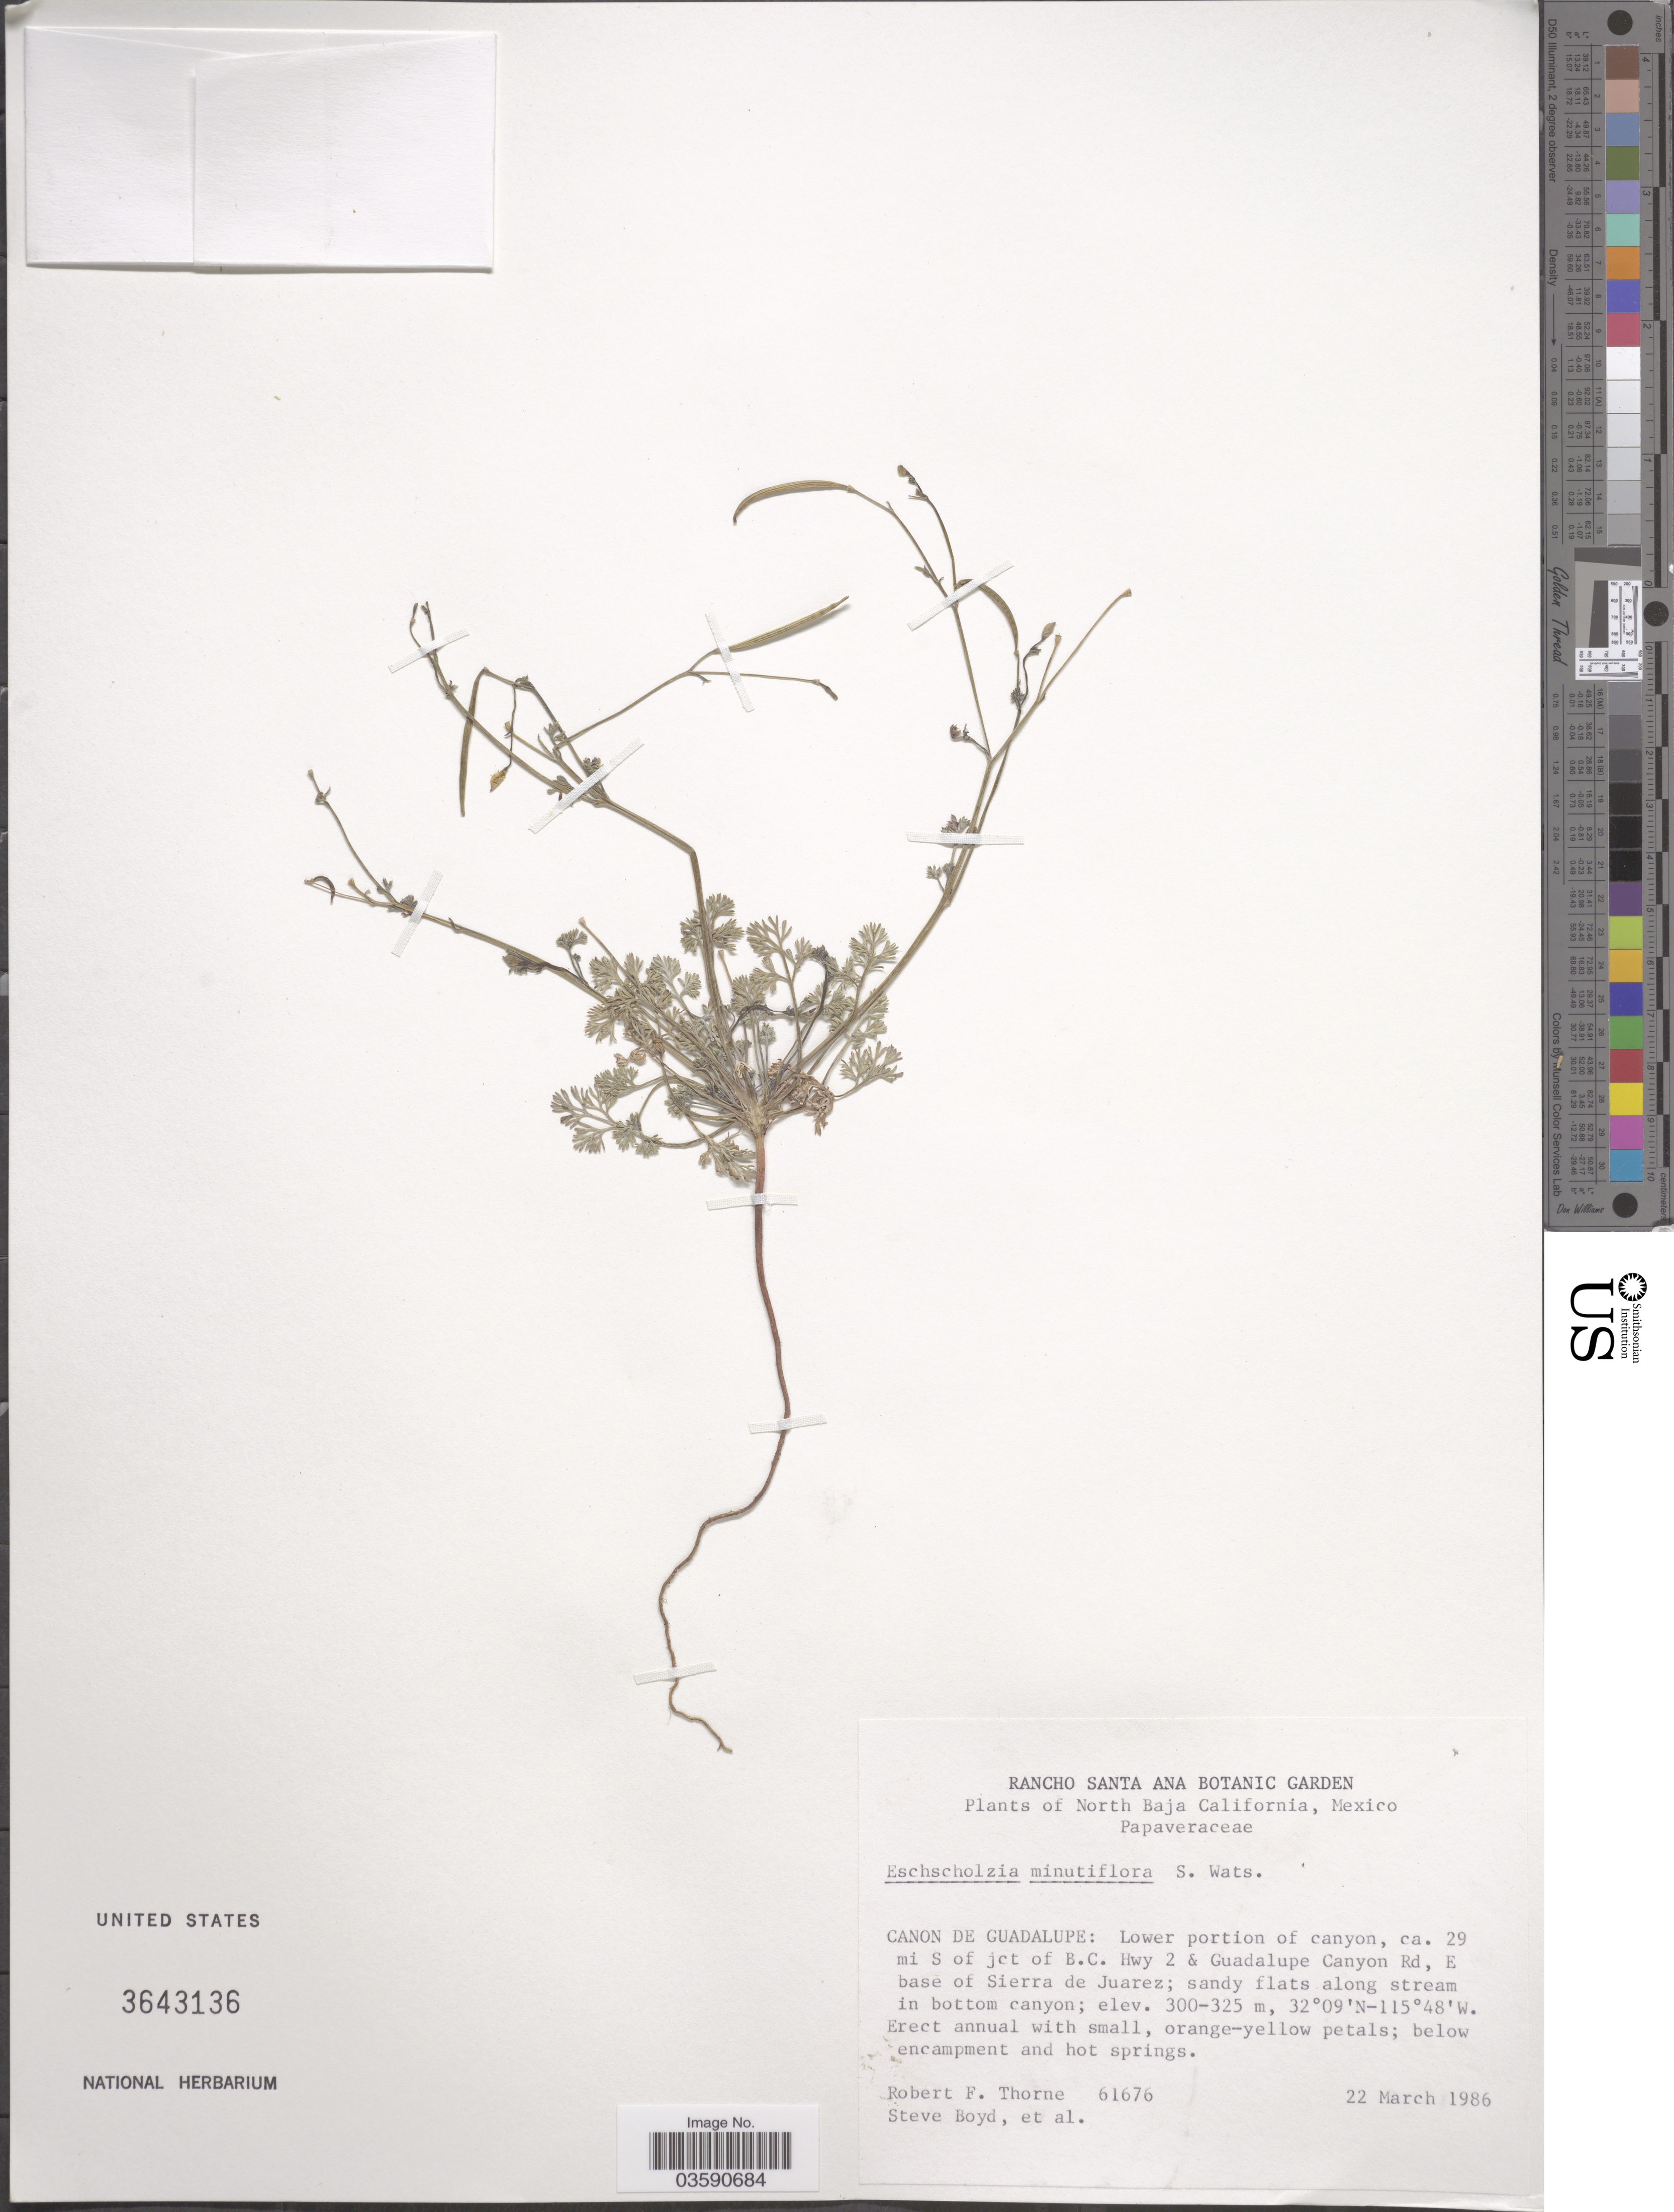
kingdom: Plantae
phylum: Tracheophyta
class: Magnoliopsida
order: Ranunculales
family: Papaveraceae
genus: Eschscholzia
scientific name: Eschscholzia minutiflora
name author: S. Watson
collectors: R. F. Thorne, S. Boyd & et al.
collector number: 61676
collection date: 1986-03-22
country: Mexico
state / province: Baja California Norte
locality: North Baja California. Canon de Guadalupe: Lower portion of canyon, ca. 29 mi S of jct of B.C. Hwy 2 & Guadalupe Canyon Rd, E base of Sierra de Juarez; sandy flats along stream in bottom canyon.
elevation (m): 300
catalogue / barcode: US 3643136